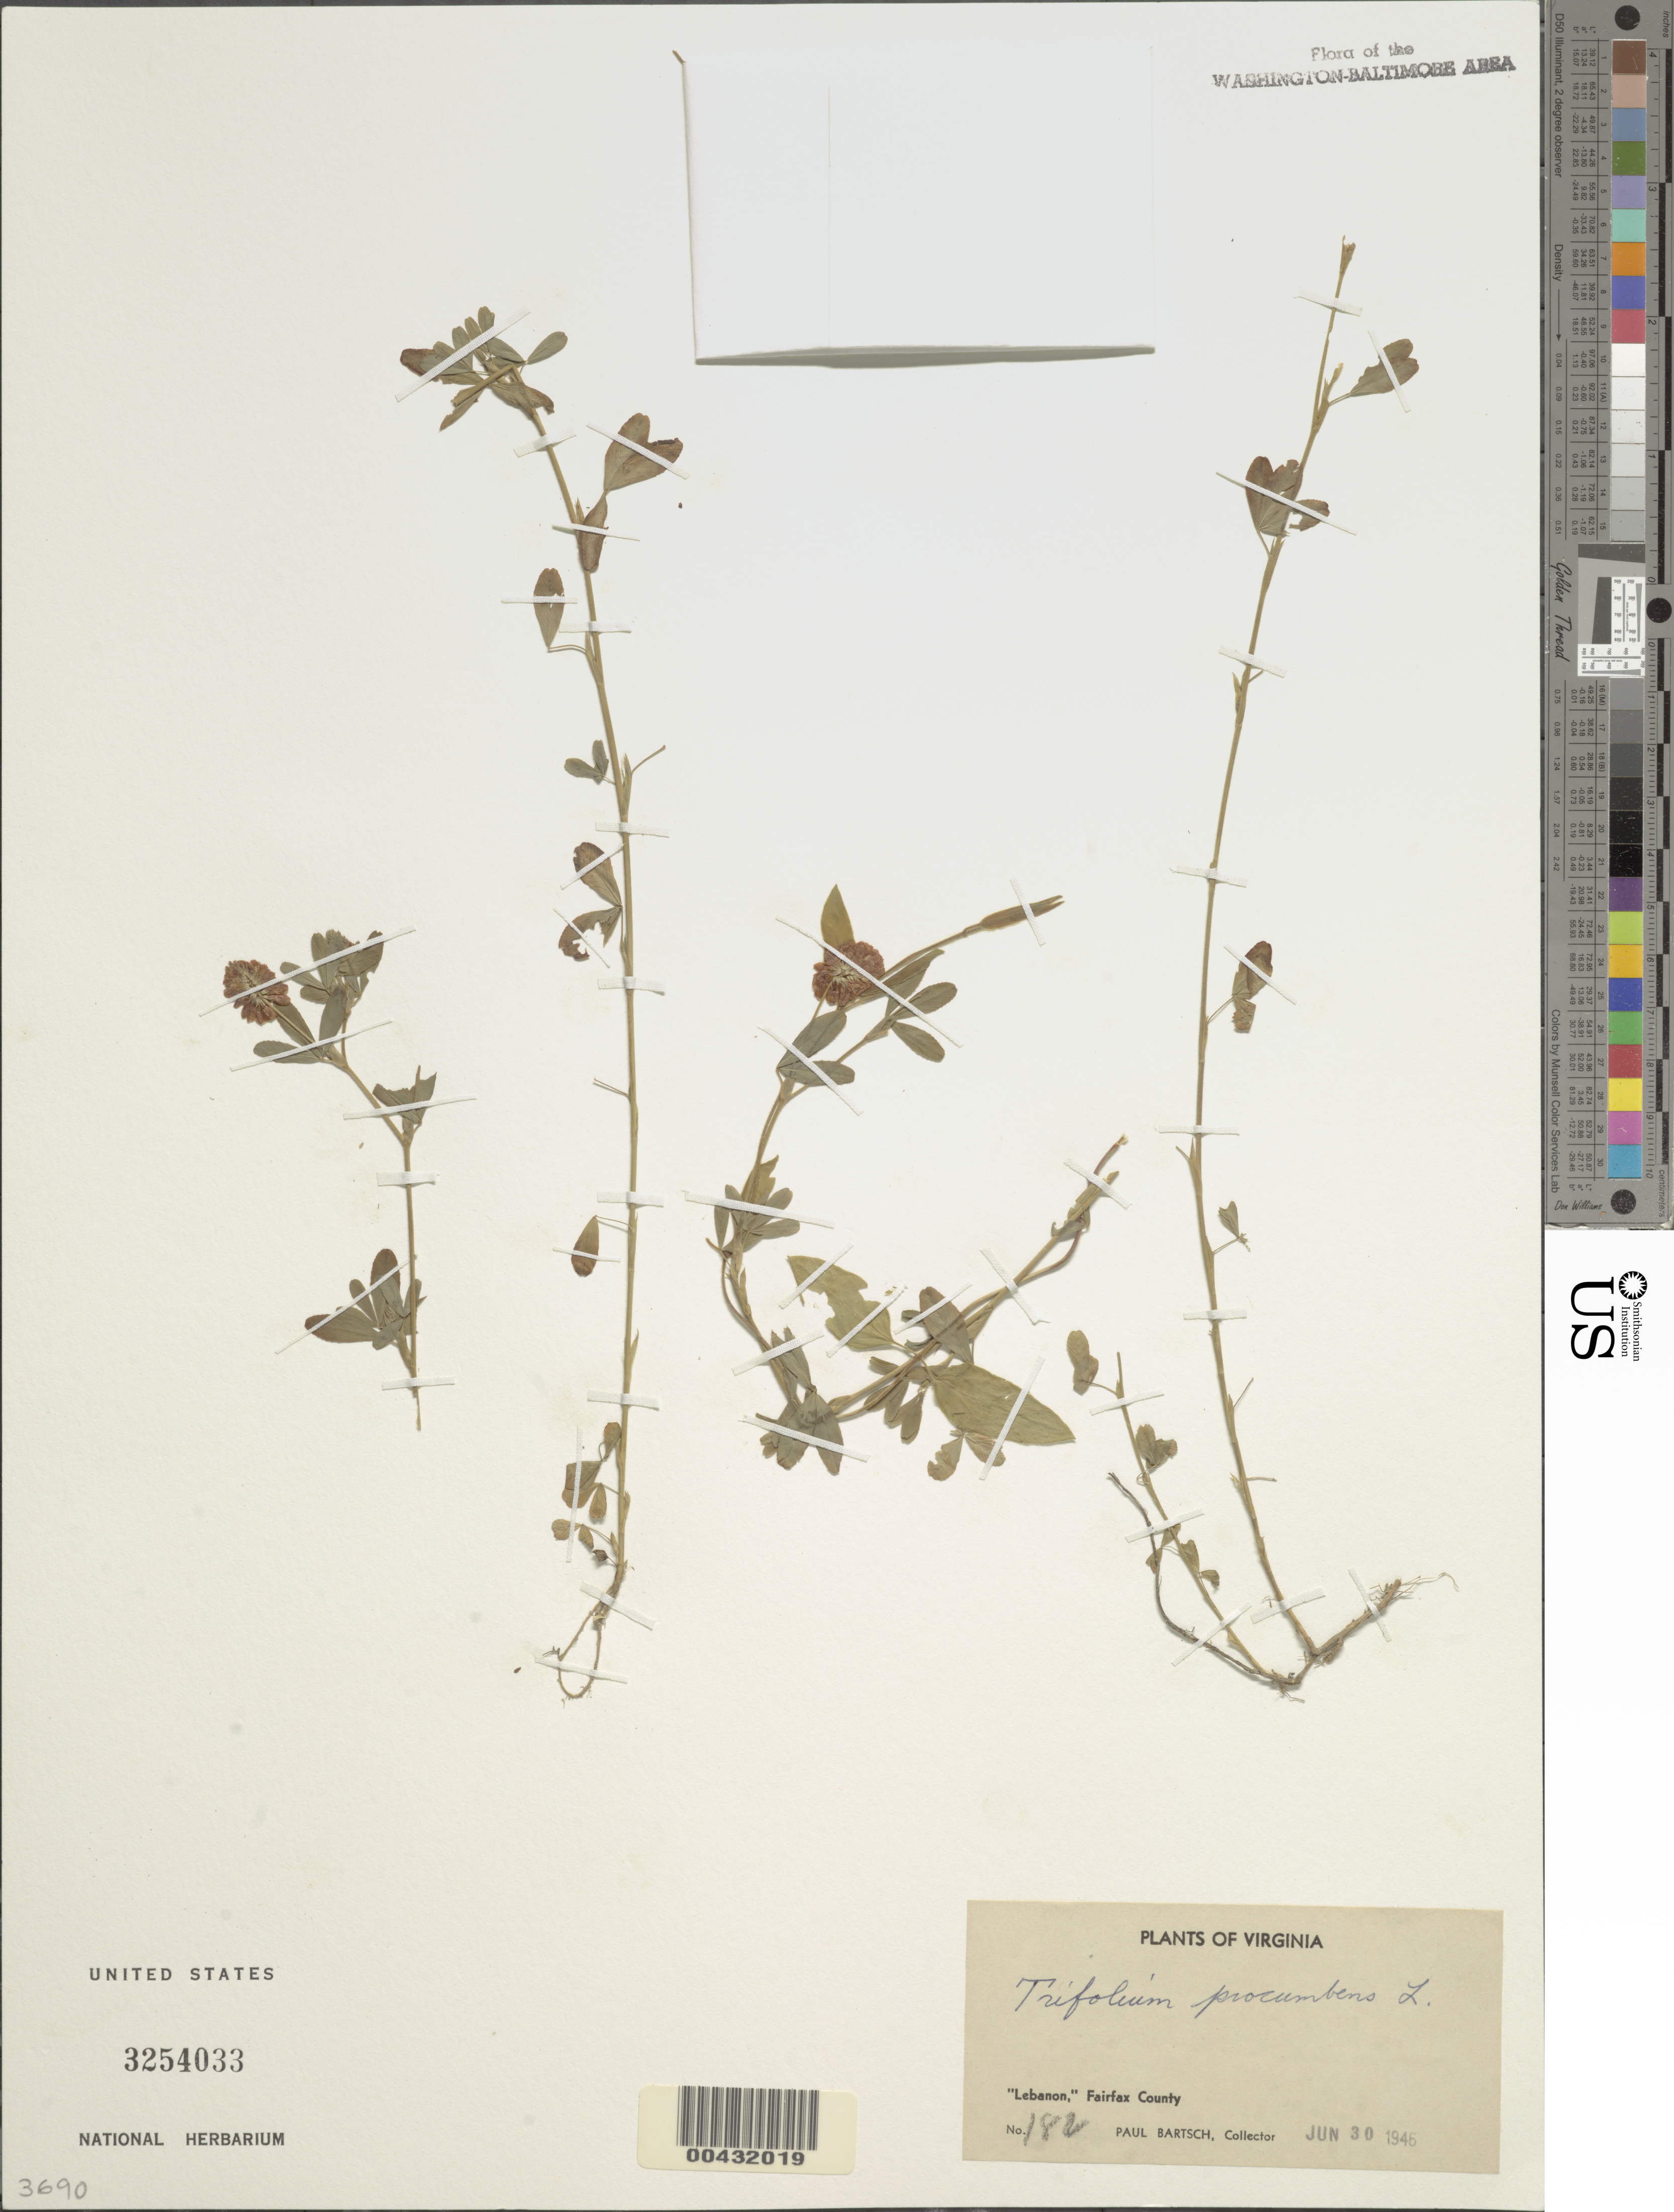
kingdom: Plantae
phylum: Tracheophyta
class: Magnoliopsida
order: Fabales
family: Fabaceae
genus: Trifolium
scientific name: Trifolium campestre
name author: Schreb.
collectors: P. Bartsch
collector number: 182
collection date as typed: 30 Jun 1946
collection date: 1946-06-30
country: United States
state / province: Virginia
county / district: Fairfax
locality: Lebanon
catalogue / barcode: US 3254033